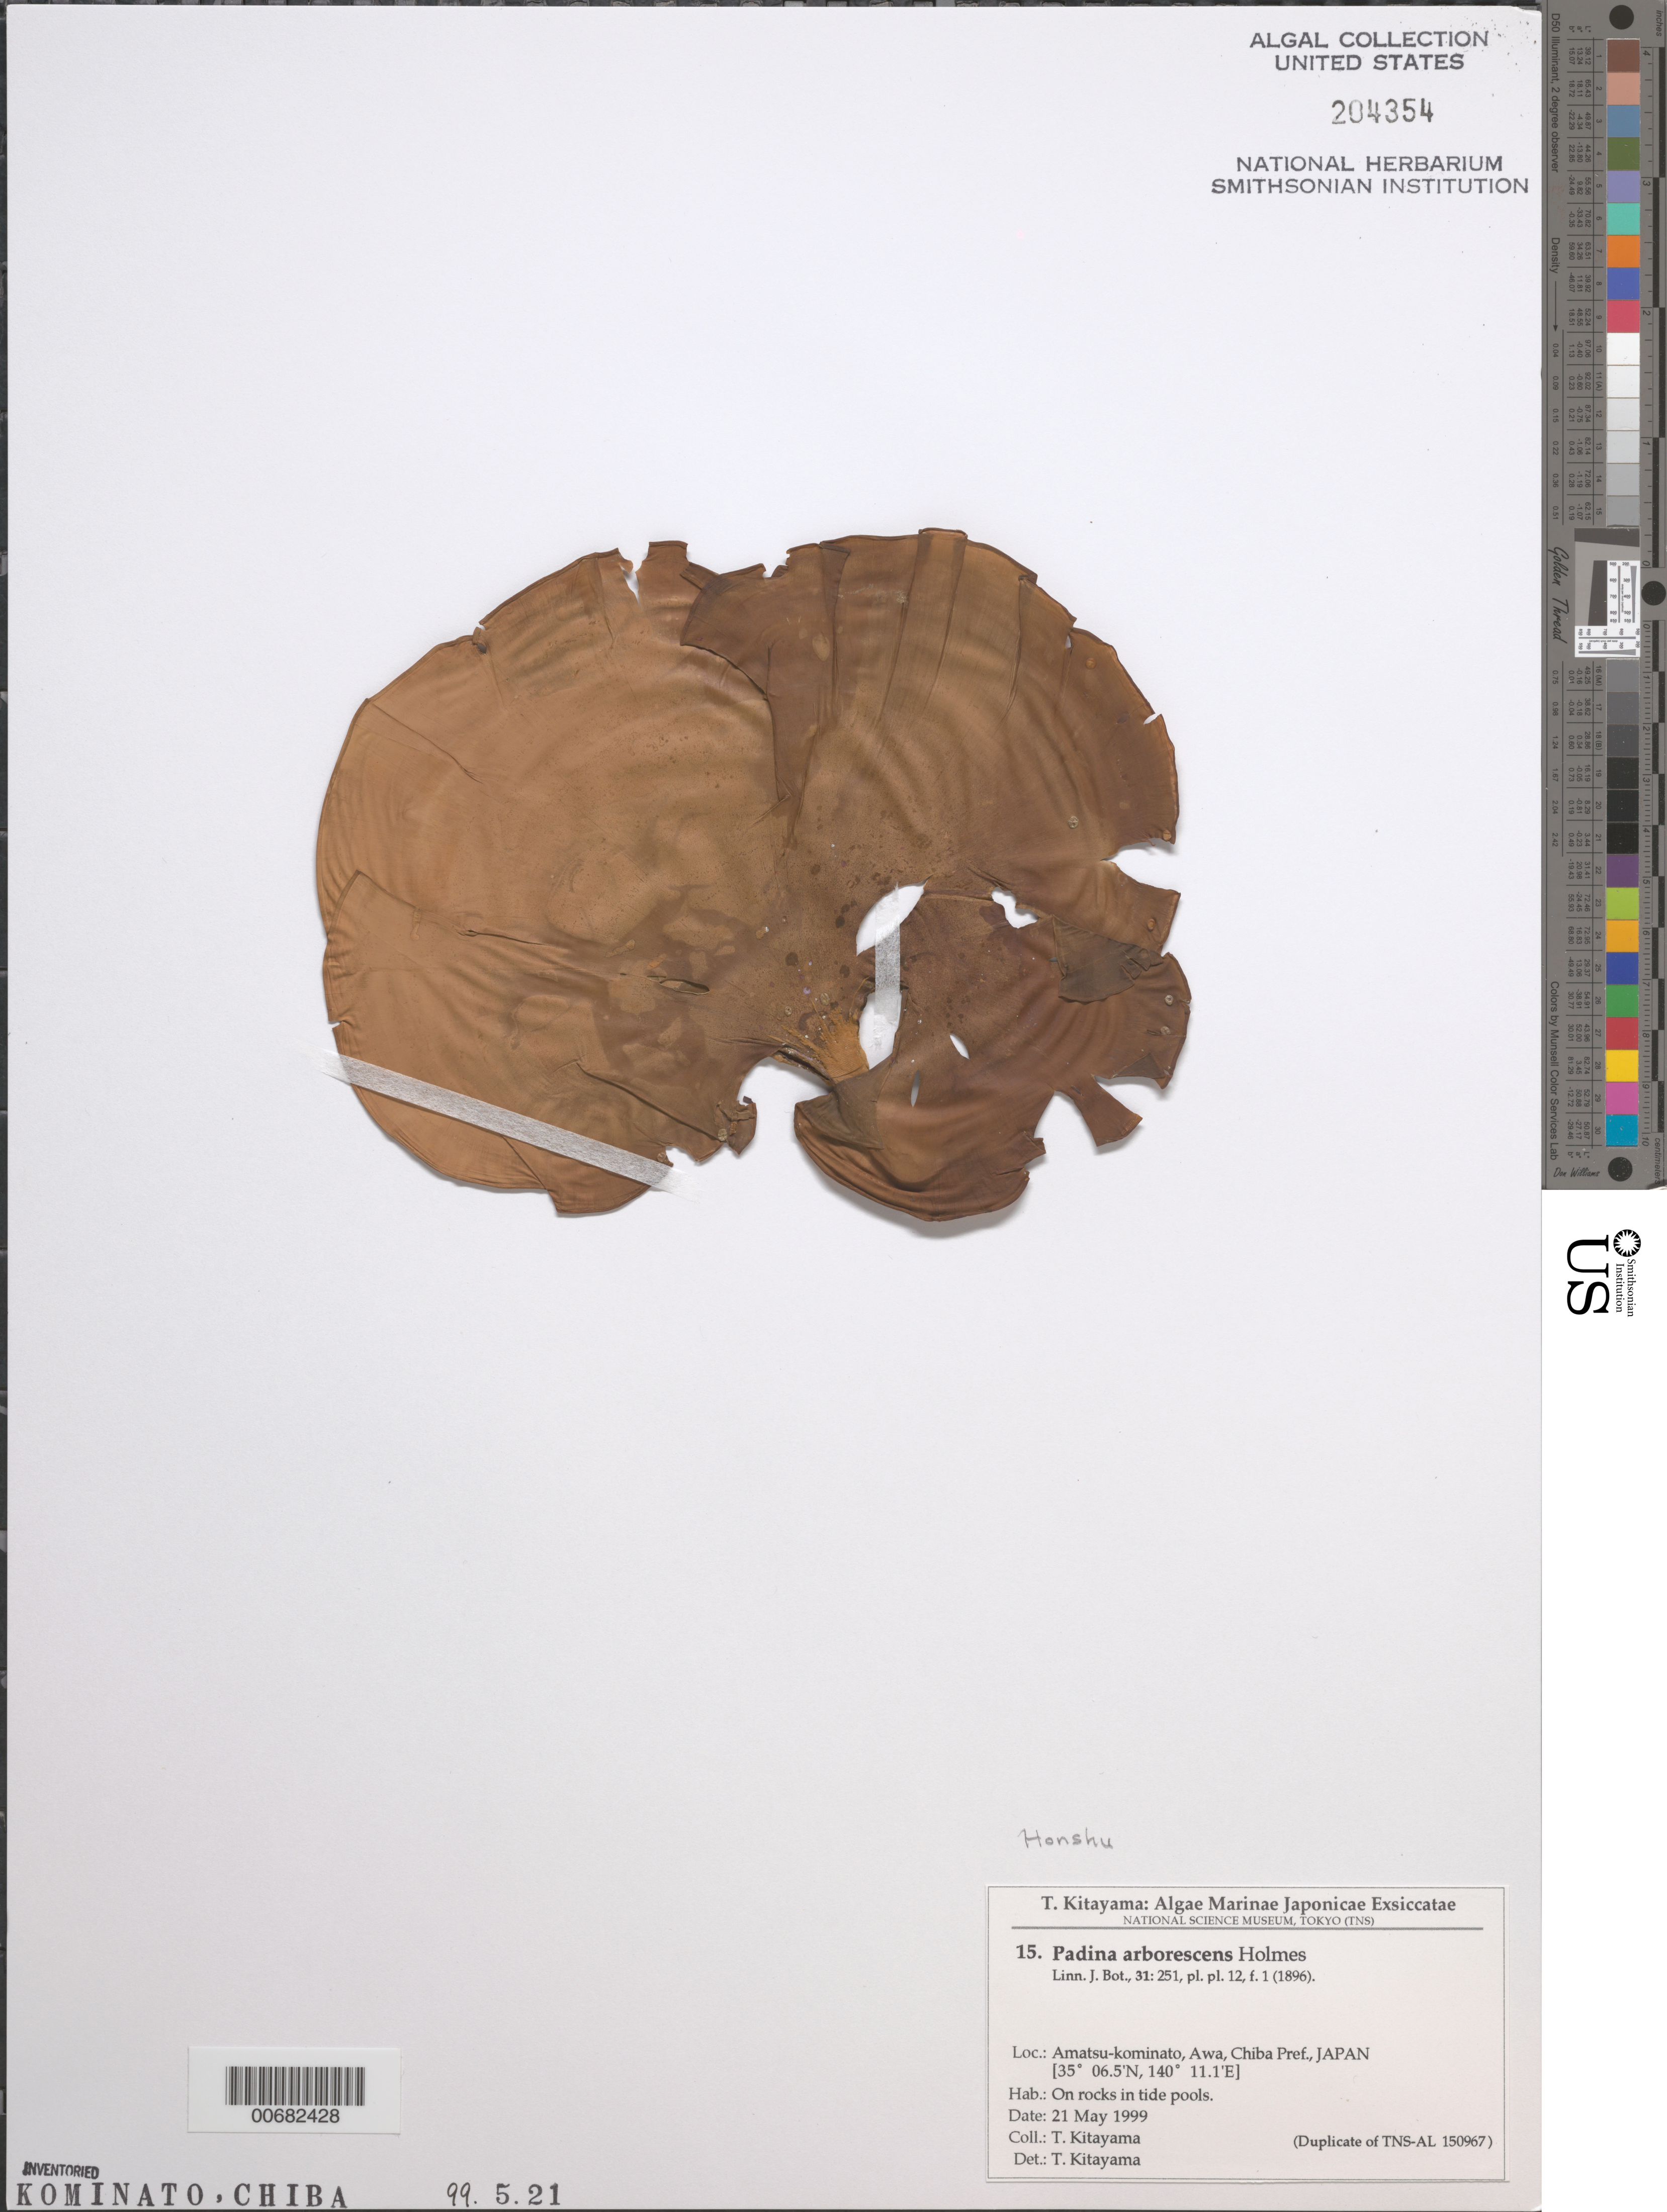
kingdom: Chromista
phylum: Ochrophyta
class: Phaeophyceae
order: Dictyotales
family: Dictyotaceae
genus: Padina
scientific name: Padina arborescens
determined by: Kitayama, T.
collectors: T. Kitayama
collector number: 15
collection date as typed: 21 May 1999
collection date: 1999-05-21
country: Japan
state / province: Tiba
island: Honshu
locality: Amatsu-kominato, Awa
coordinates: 35 06.5' N, 140 11.1' E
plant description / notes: Kitayama, T., Algae Marinae Japonicae Exsiccatae, Fasc. I (Nos. 1-25)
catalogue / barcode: US 204354